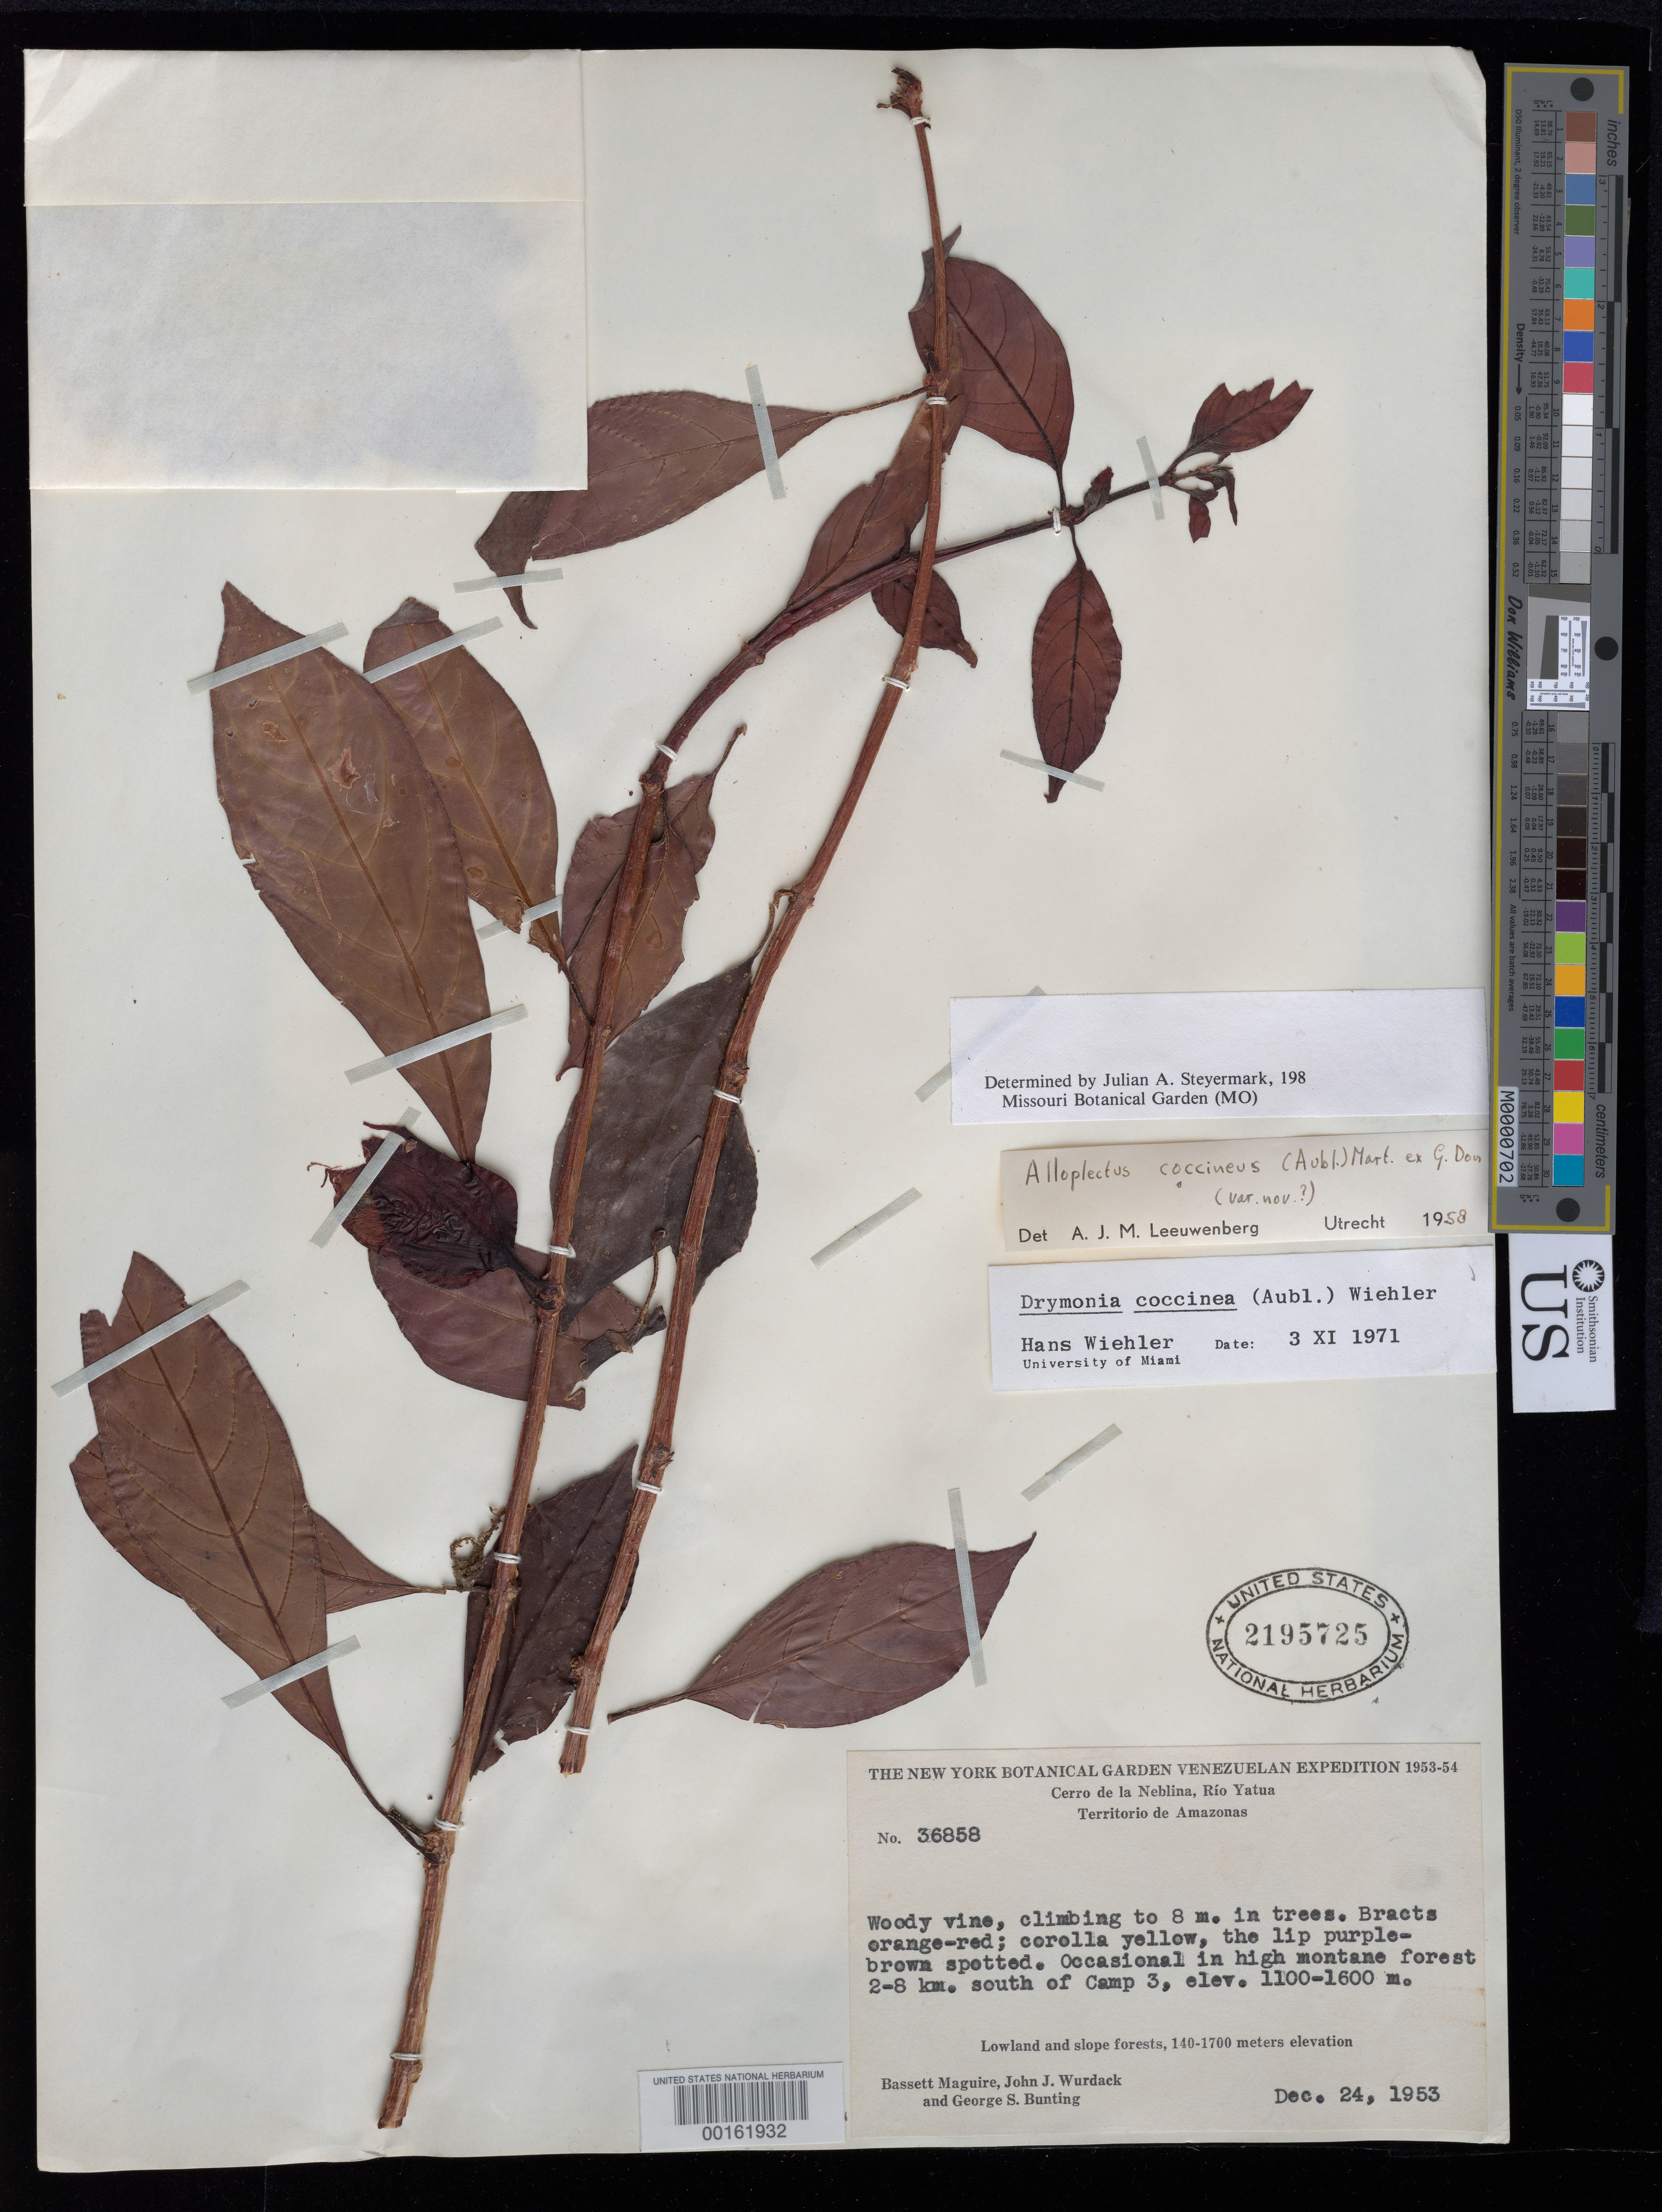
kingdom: Plantae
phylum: Tracheophyta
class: Magnoliopsida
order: Lamiales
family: Gesneriaceae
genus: Drymonia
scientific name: Drymonia coccinea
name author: (Aubl.) Wiehler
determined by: Wiehler, H. J.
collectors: B. Maguire, J. J. Wurdack & G. S. Bunting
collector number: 36858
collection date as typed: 24 Dec 1953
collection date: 1953-12-24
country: Venezuela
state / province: Amazonas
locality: Cerro de La Neblina, Rio Yatua, 2-8 km S of camp 3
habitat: Occasional in high montane forest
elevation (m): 1100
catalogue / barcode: US 2195725